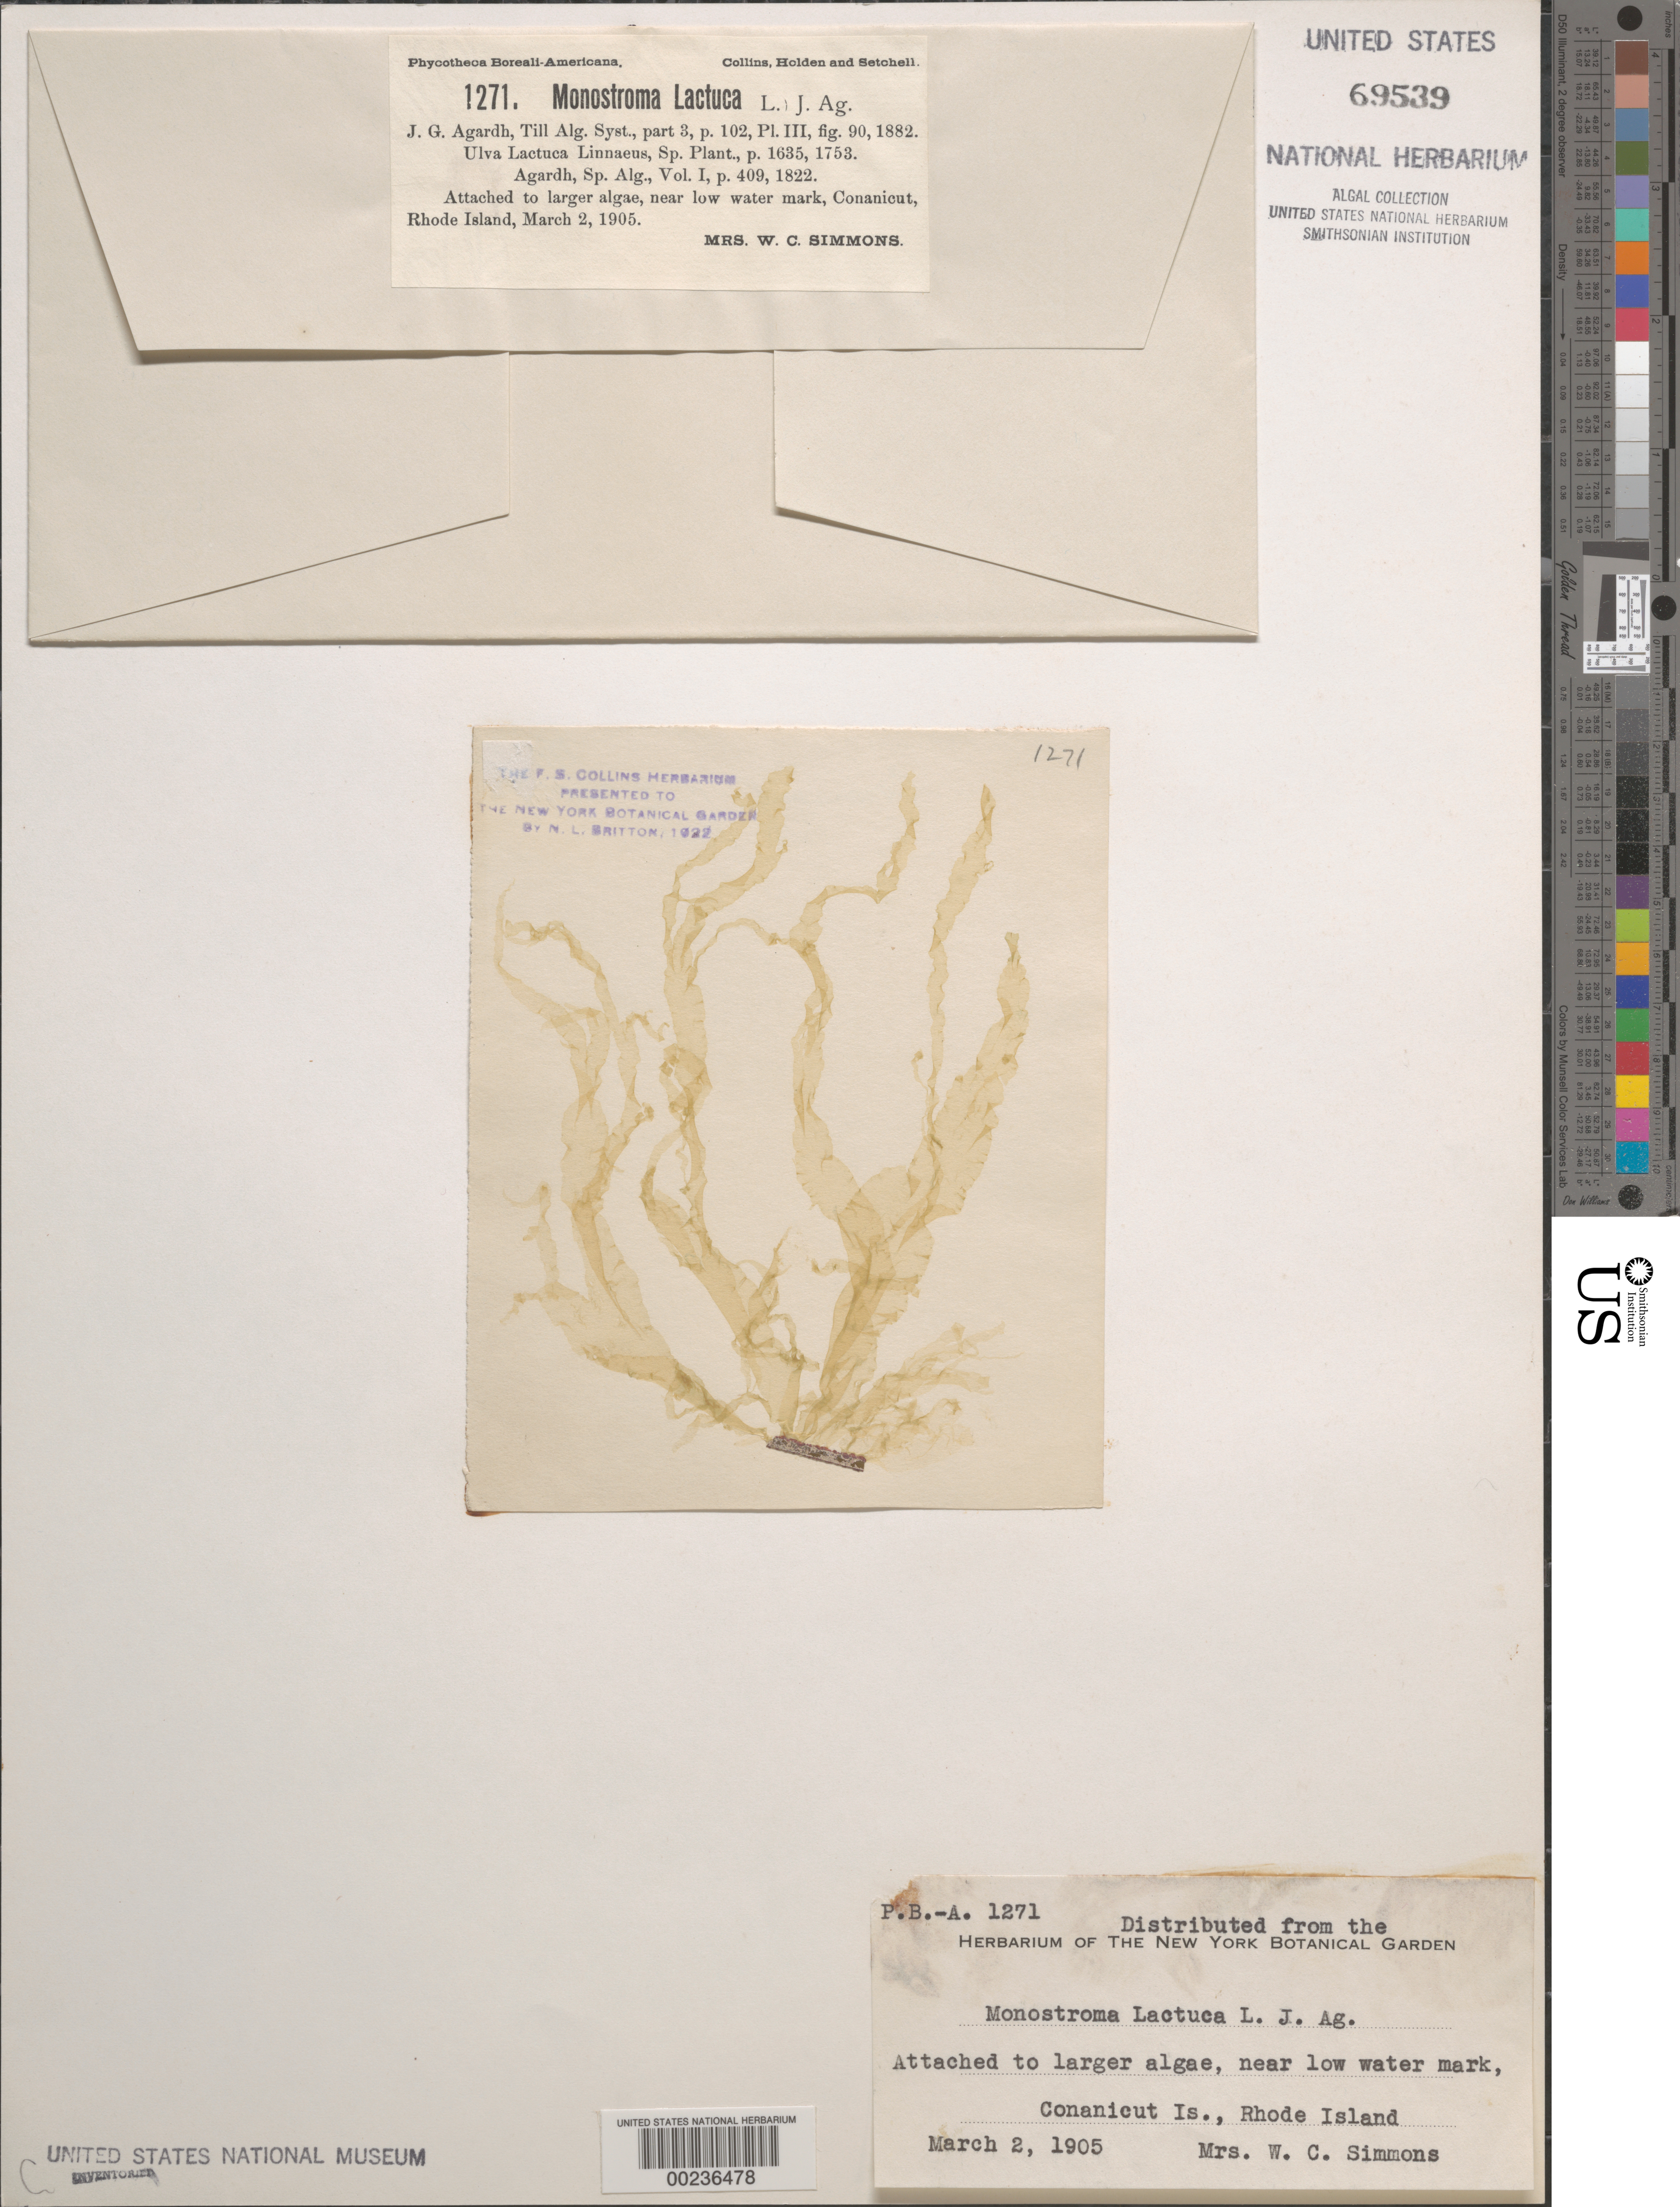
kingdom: Plantae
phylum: Chlorophyta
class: Ulvophyceae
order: Ulvales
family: Ulvaceae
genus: Ulva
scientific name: Ulva lactuca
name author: L.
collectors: R. B. Simmons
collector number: PB-A 1271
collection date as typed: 02 Mar 1905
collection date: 1905-03-02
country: United States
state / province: Rhode Island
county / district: Newport County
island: Conanicut Island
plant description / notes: Collins, Holden & Setchell, Phycotheca Boreali-Americana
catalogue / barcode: US 69539